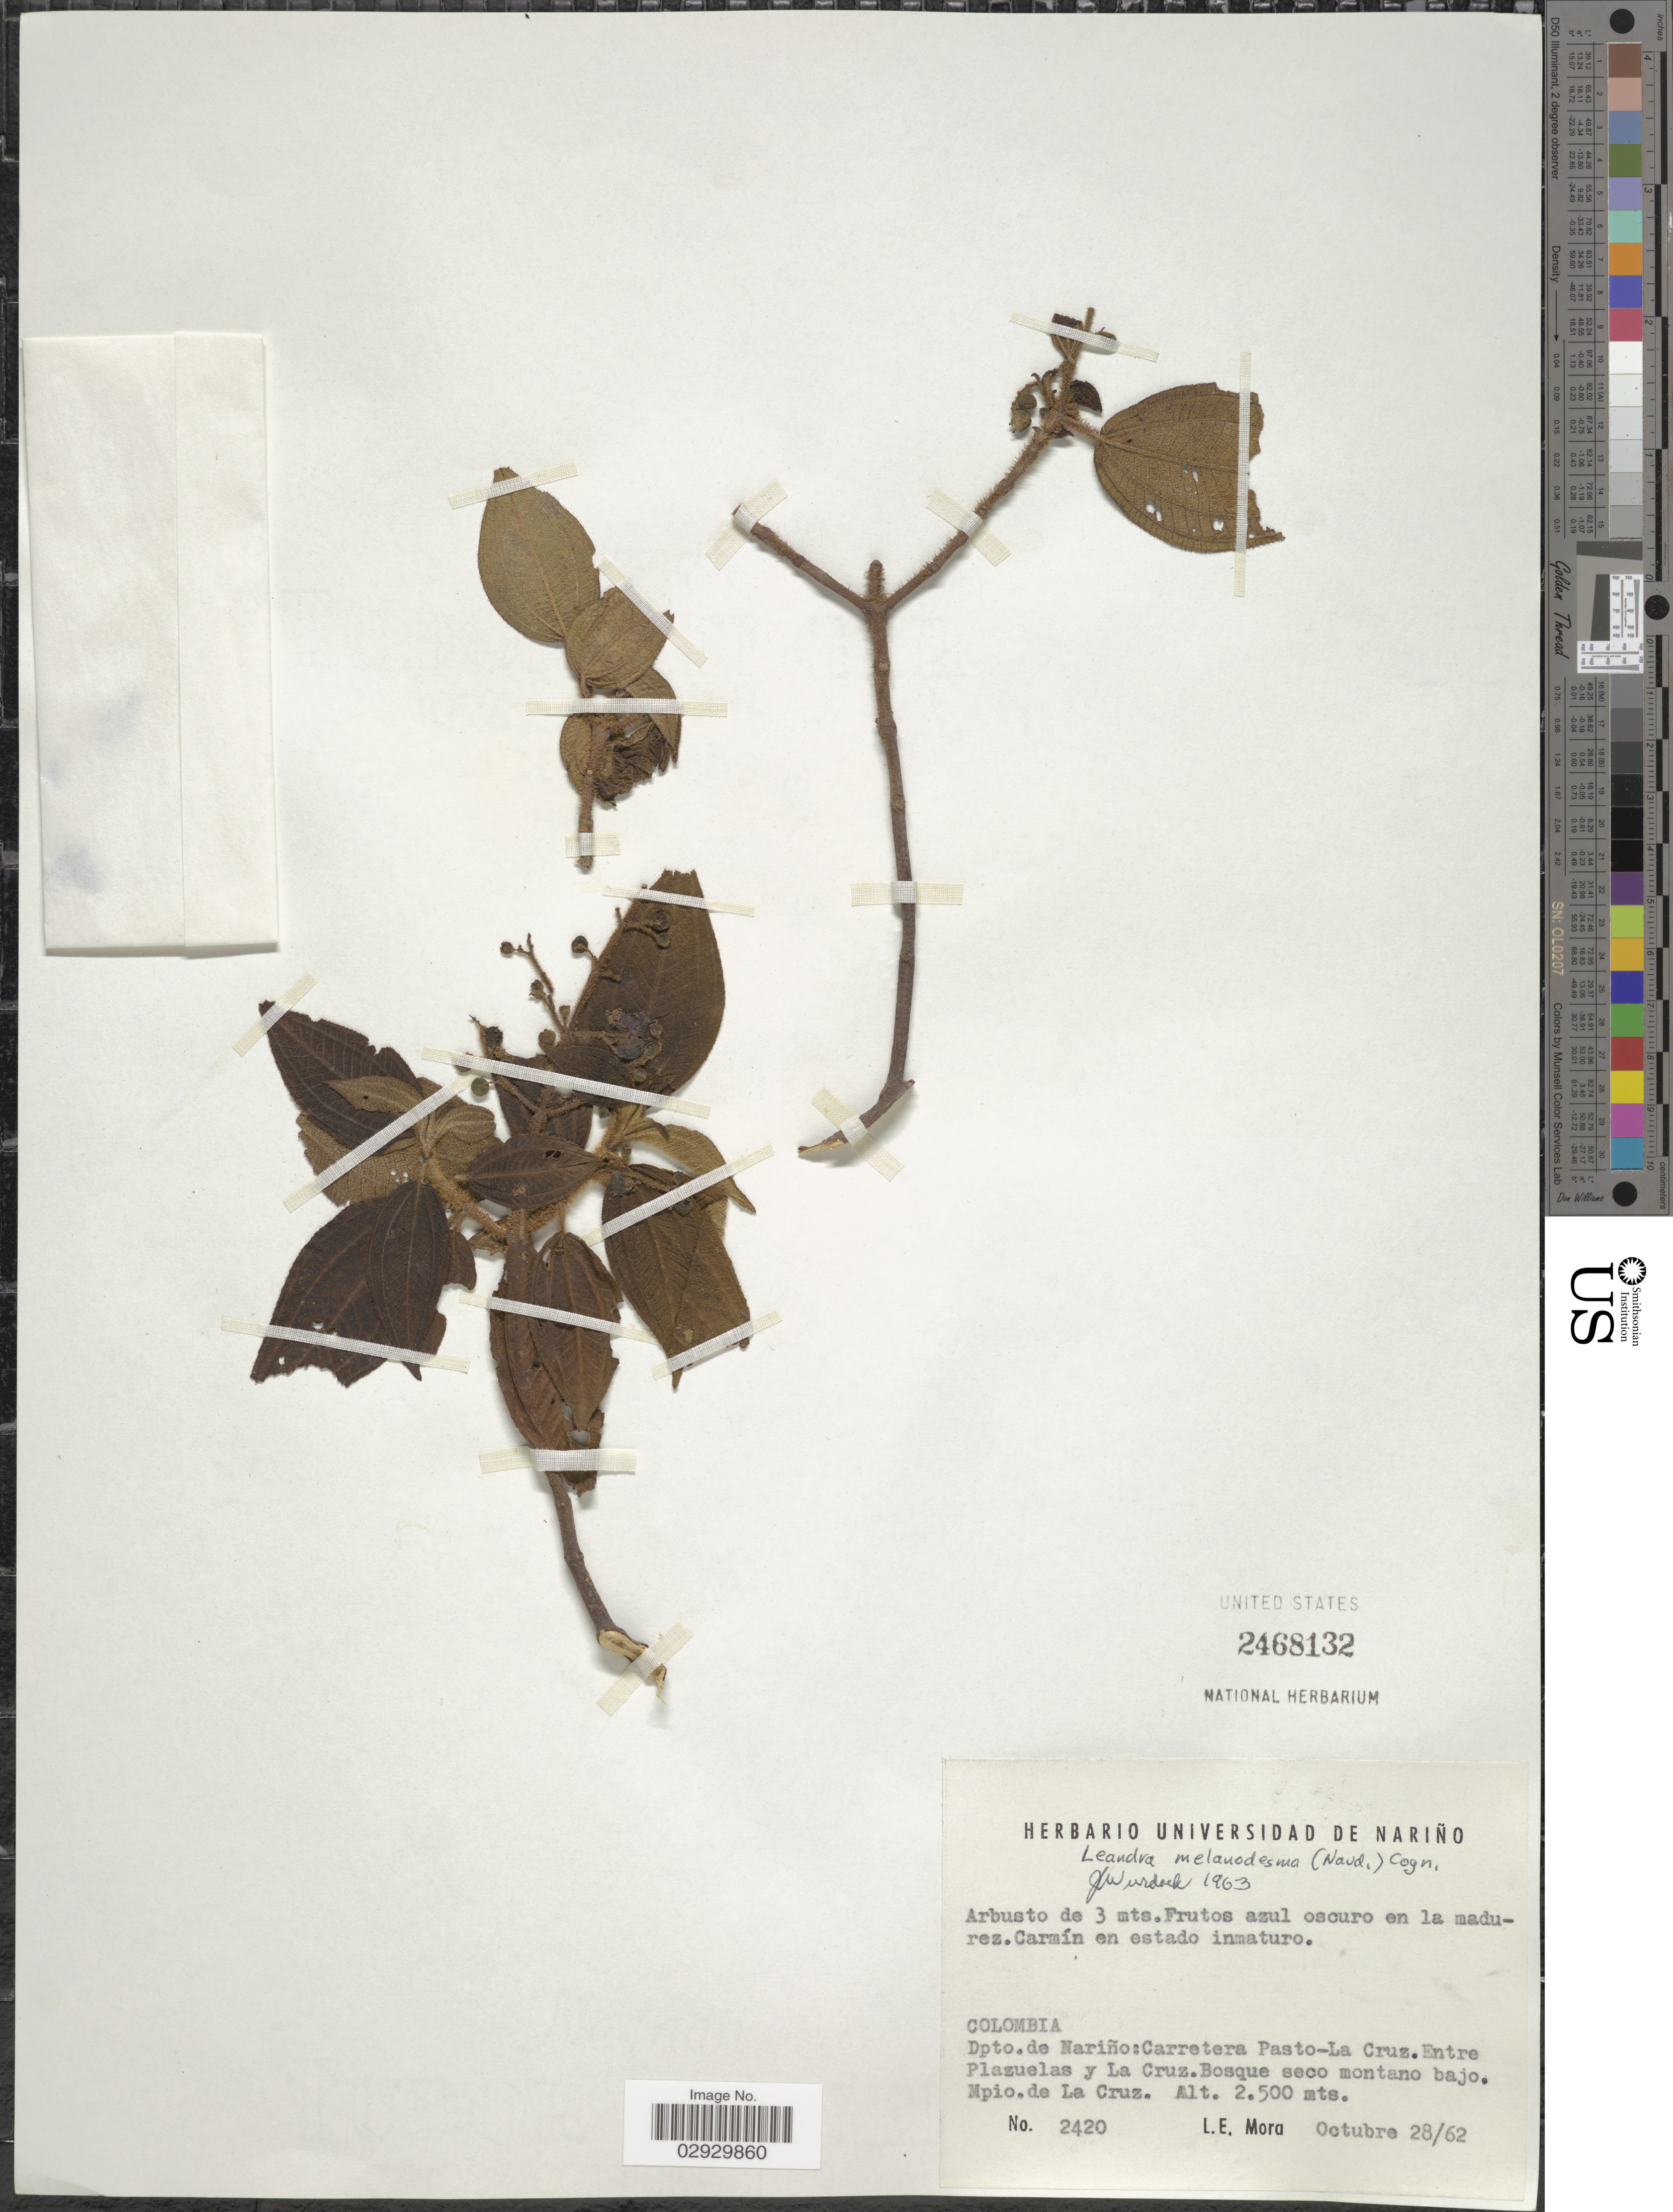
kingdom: Plantae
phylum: Tracheophyta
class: Magnoliopsida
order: Myrtales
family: Melastomataceae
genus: Leandra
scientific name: Leandra melanodesma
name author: (Naudin) Cogn.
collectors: L. Mora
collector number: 2420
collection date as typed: Transcribed d/m/y: 28/10/62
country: Colombia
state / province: Nariño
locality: Dpto. de Nariño: Carretera Pasto-La Cruz. Entre Plazuelas y La Cruz. Bosque seco montano bajo. Mpio. de La Cruz.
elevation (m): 2500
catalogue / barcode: US 2468132